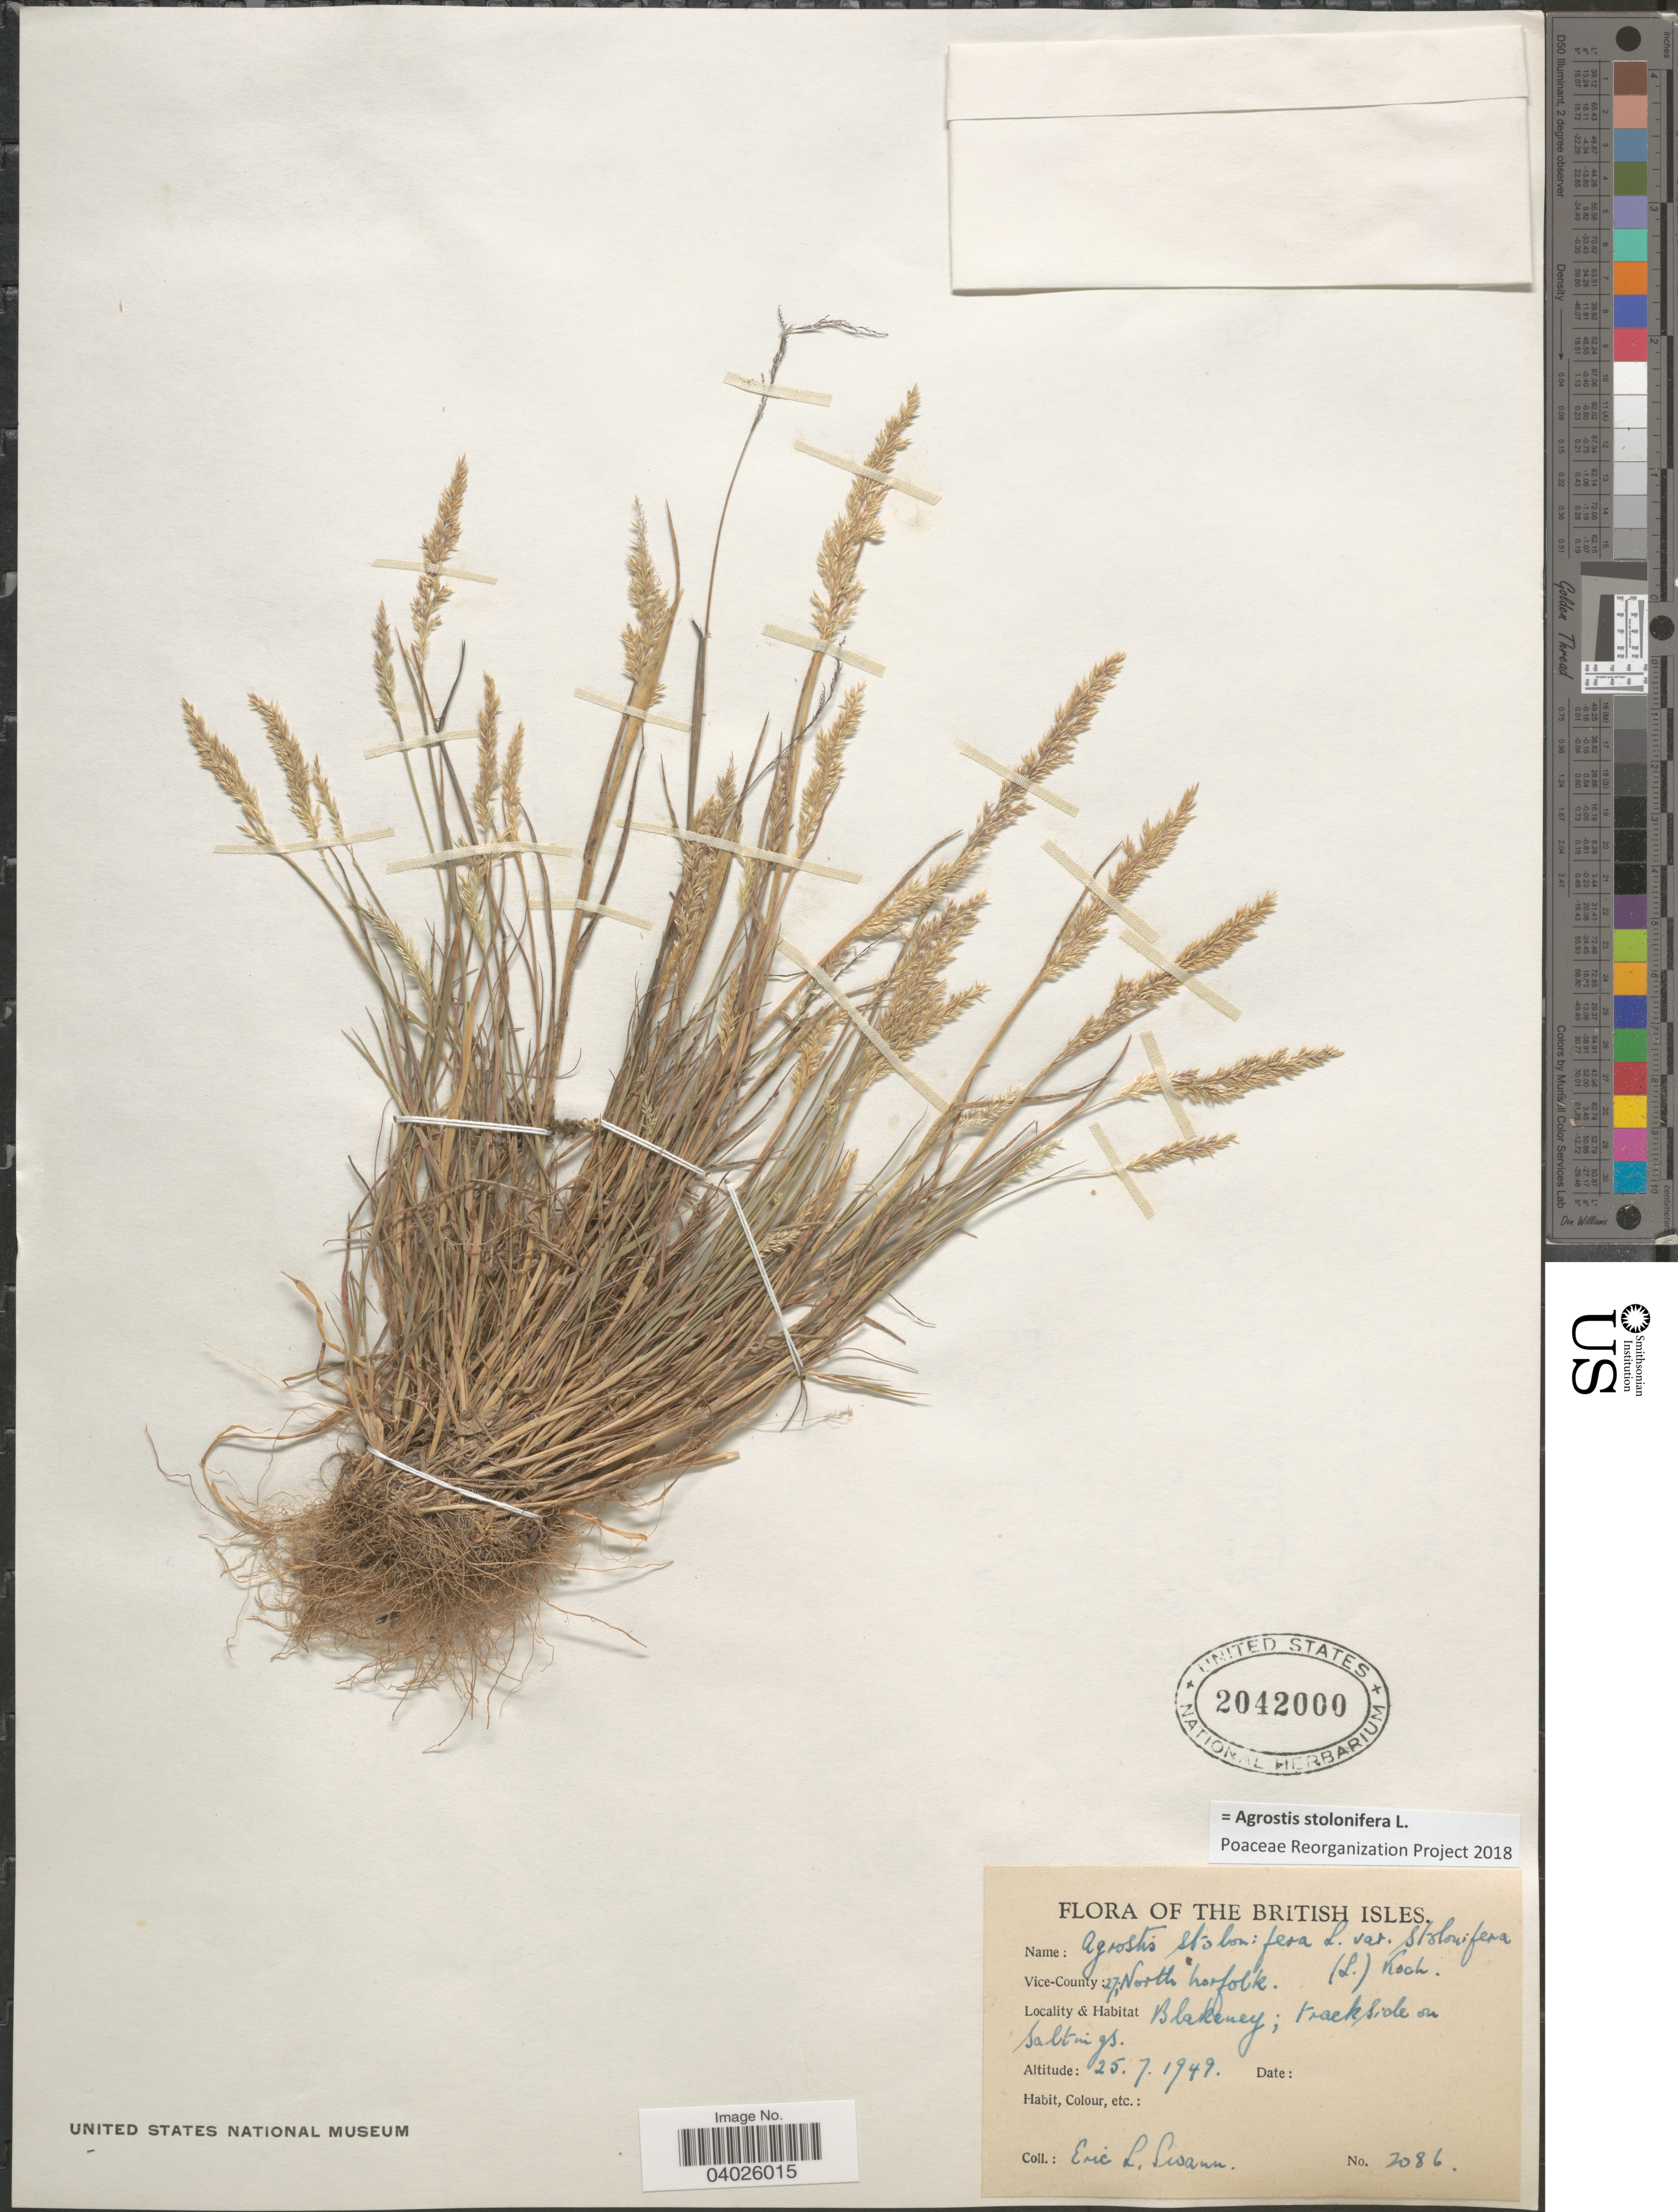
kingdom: Plantae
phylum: Tracheophyta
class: Liliopsida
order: Poales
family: Poaceae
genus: Agrostis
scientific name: Agrostis stolonifera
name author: L.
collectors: E. Swann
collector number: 2086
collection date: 1949-07-25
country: United Kingdom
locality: The British Isles. Vice-County: 27; North Norfolk. Blakeney; trackside on Saltings.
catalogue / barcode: US 2042000